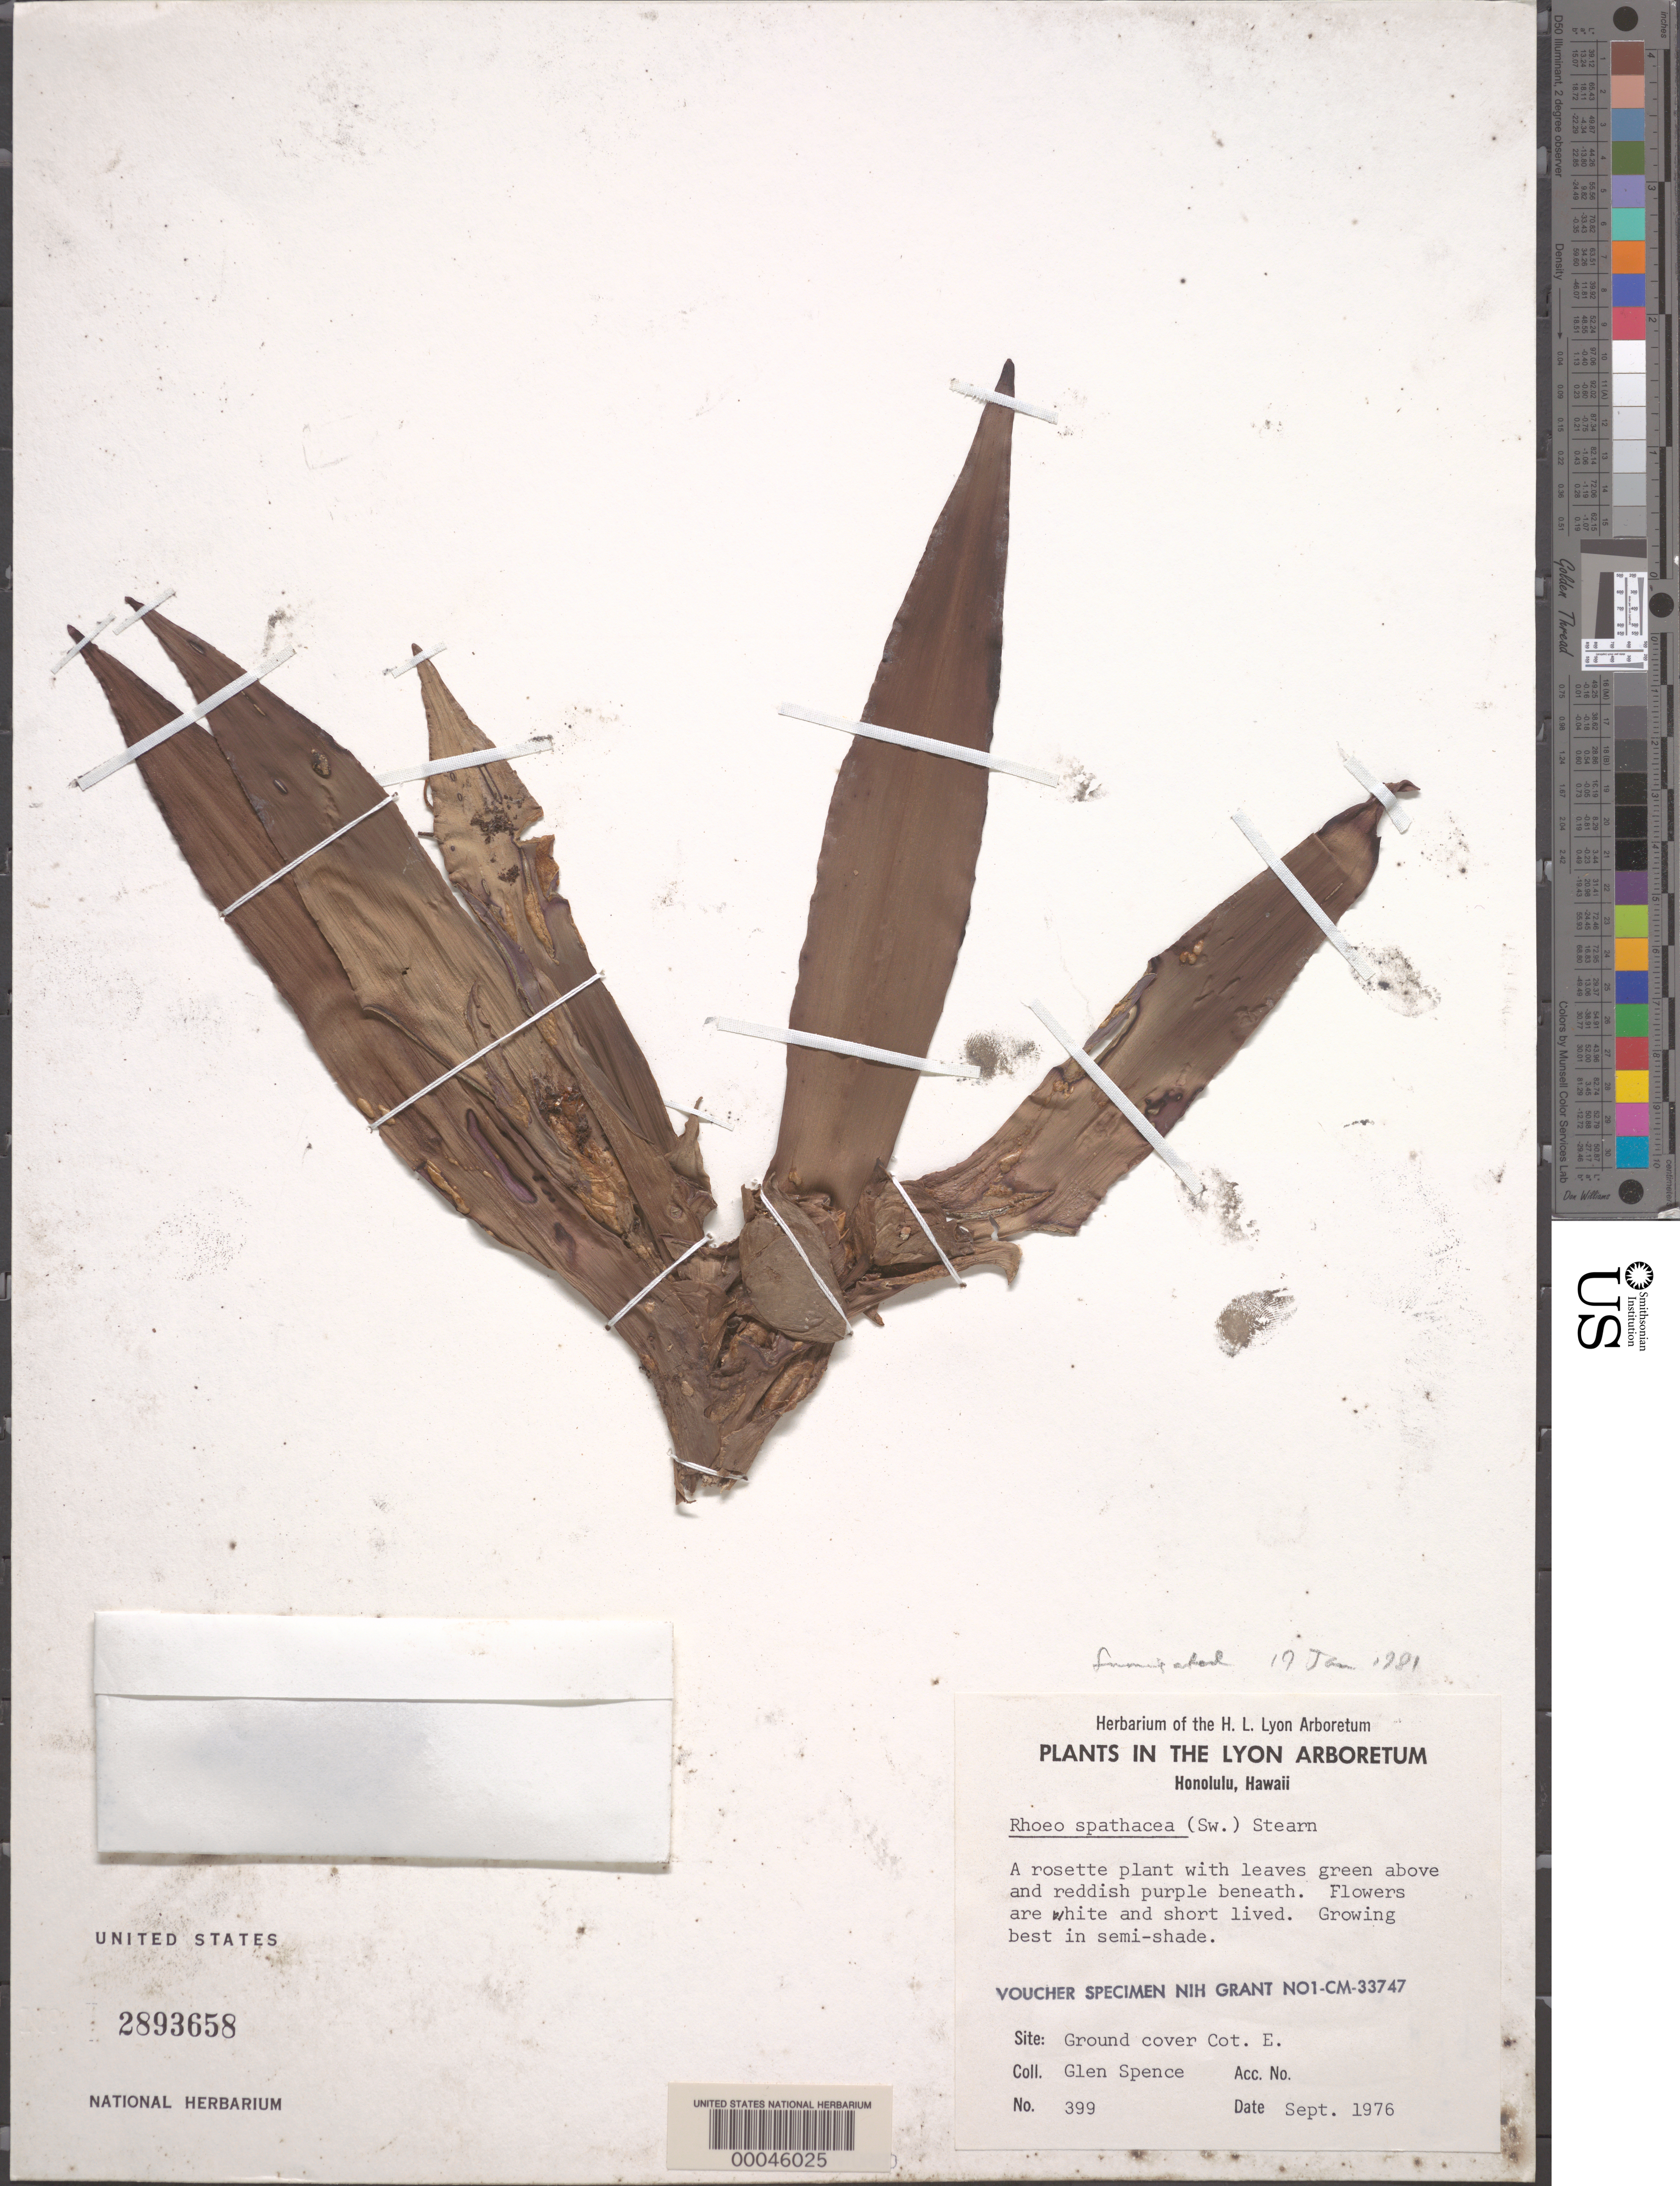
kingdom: Plantae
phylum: Tracheophyta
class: Liliopsida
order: Commelinales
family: Commelinaceae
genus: Tradescantia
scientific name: Tradescantia spathacea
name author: Sw.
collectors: G. Spence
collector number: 399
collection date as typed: Sep 1976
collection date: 1976-09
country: United States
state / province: Hawaii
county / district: Honolulu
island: Oahu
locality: Lyon Arboretum, Honolulu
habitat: Semi-shaded area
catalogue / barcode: US 2893658